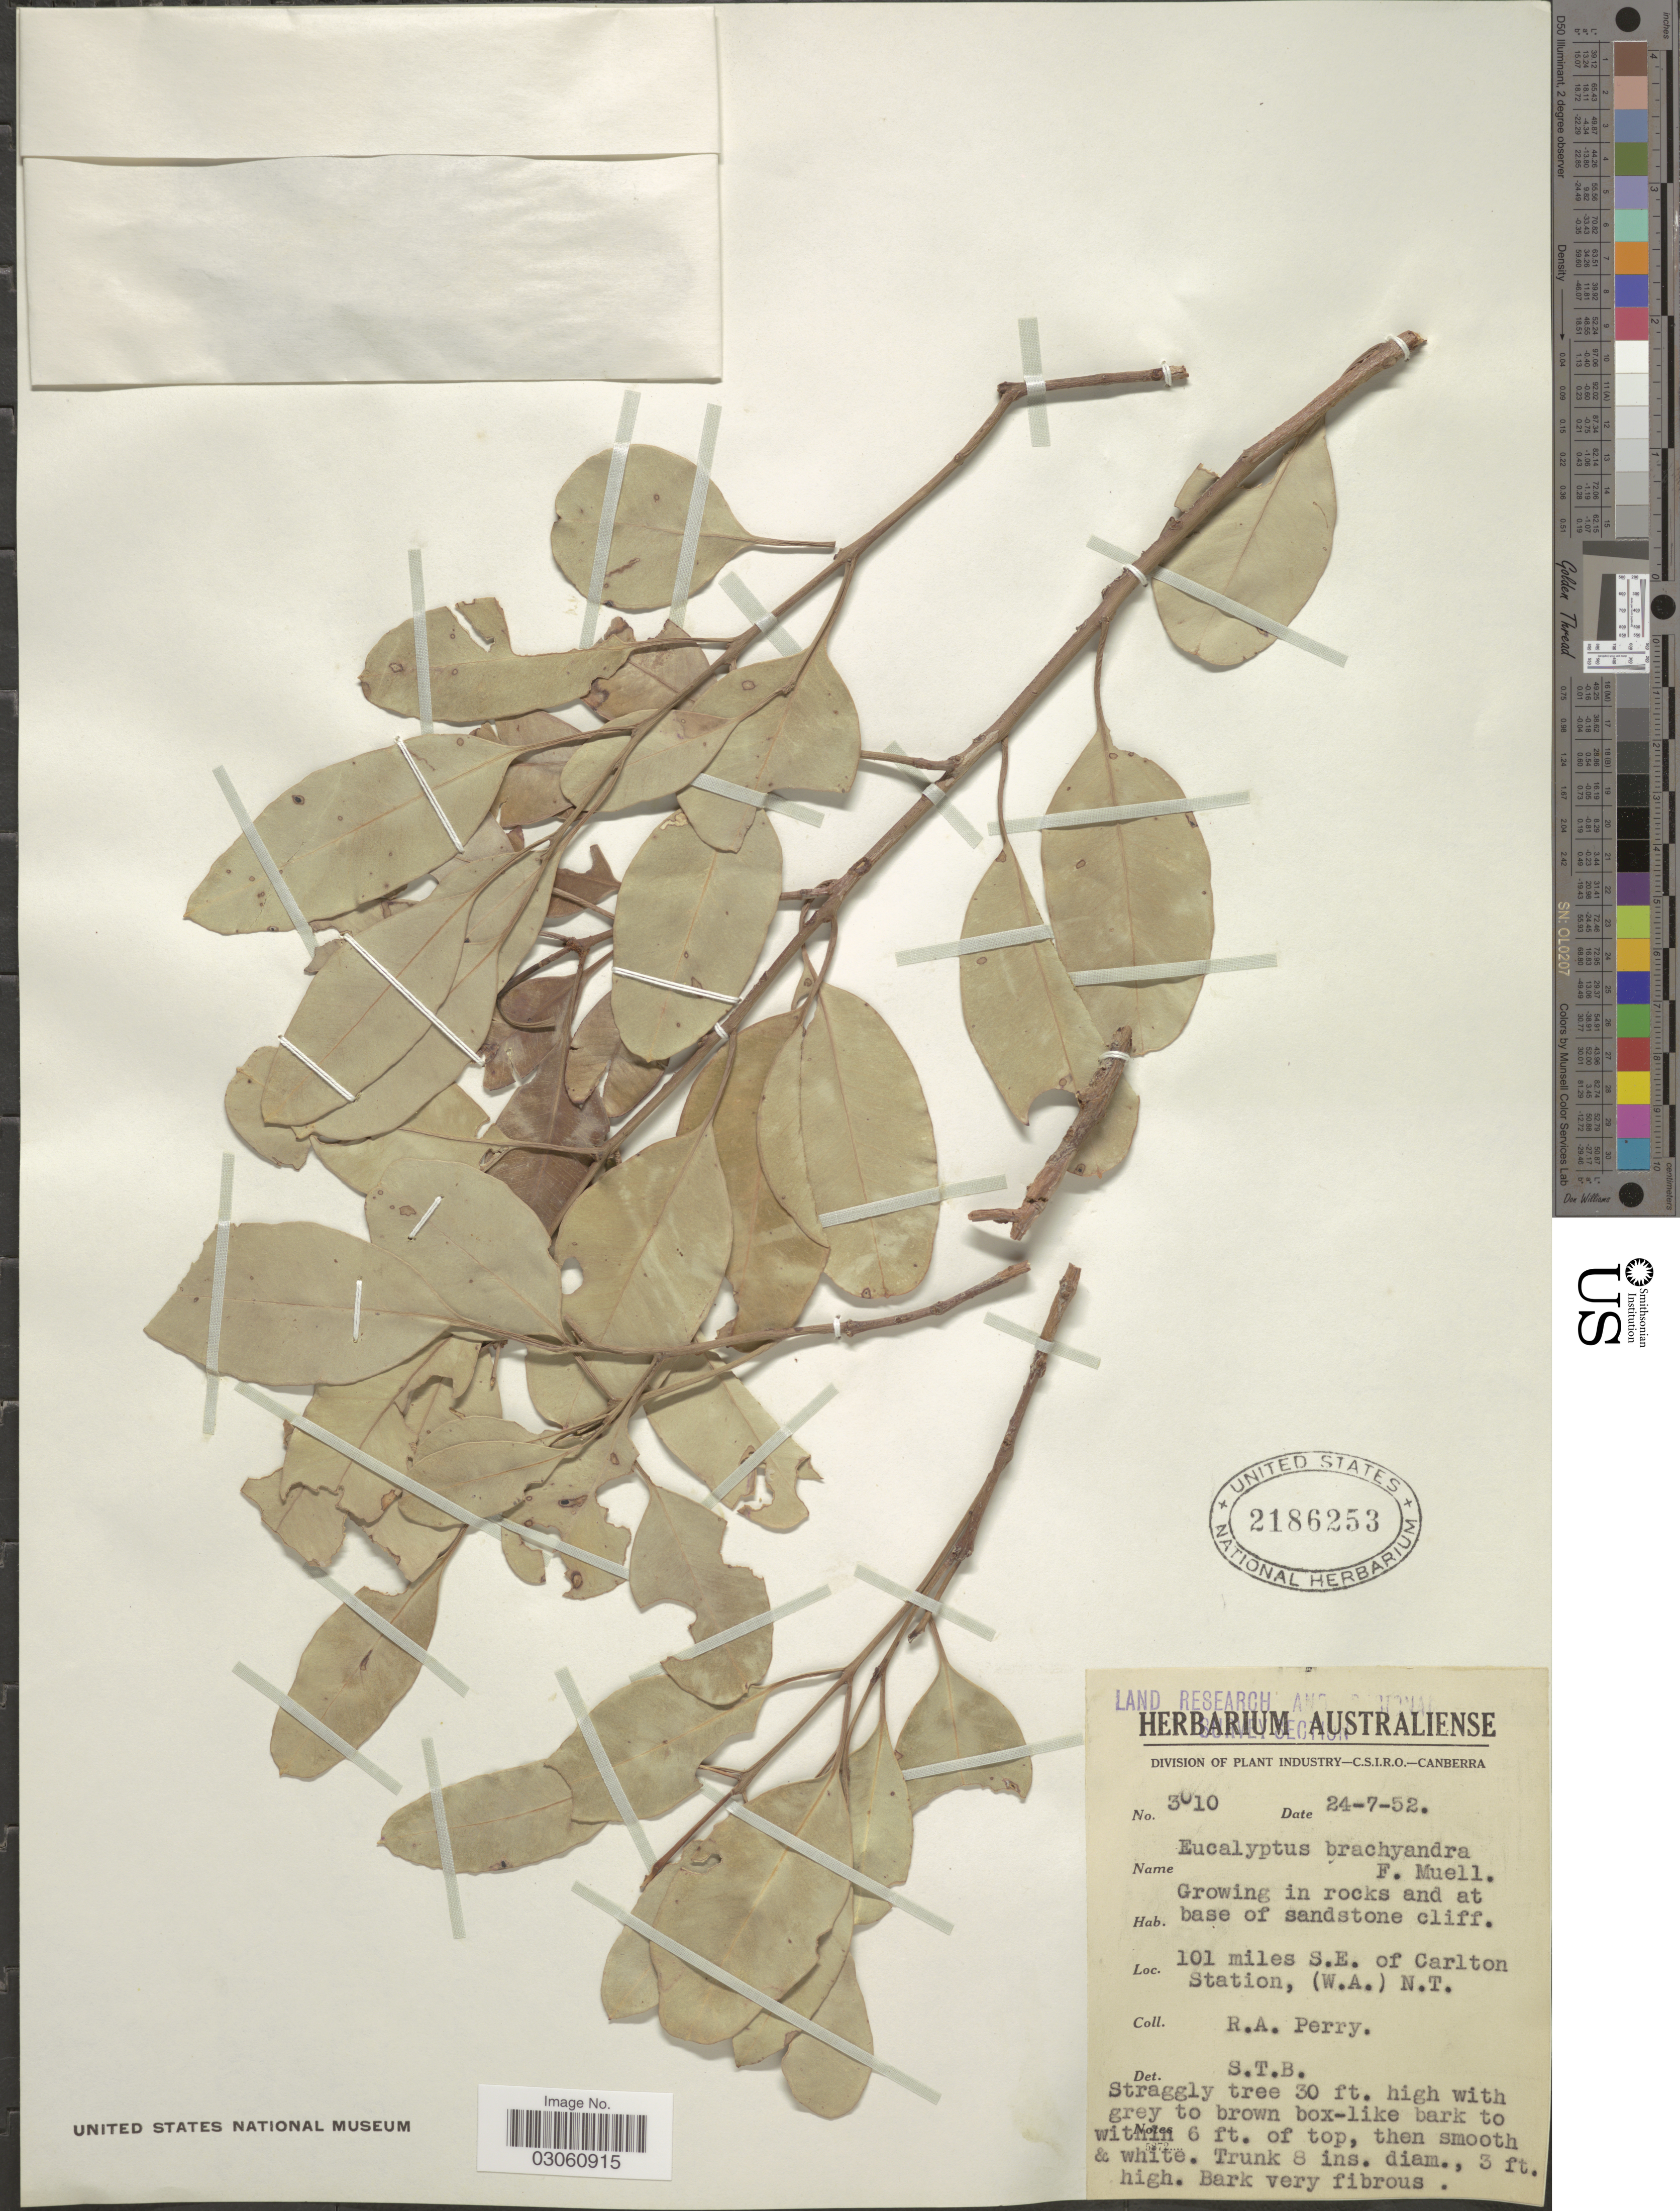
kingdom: Plantae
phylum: Tracheophyta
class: Magnoliopsida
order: Myrtales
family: Myrtaceae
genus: Eucalyptus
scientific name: Eucalyptus brachyandra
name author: F. Muell.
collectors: Perry, R. A.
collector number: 3010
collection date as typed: Transcribed d/m/y: 24/7/52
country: Australia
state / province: Northern Territory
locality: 101 miles S.E. of Carlton Station, (W.A.) N.T.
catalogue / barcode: US 2186253